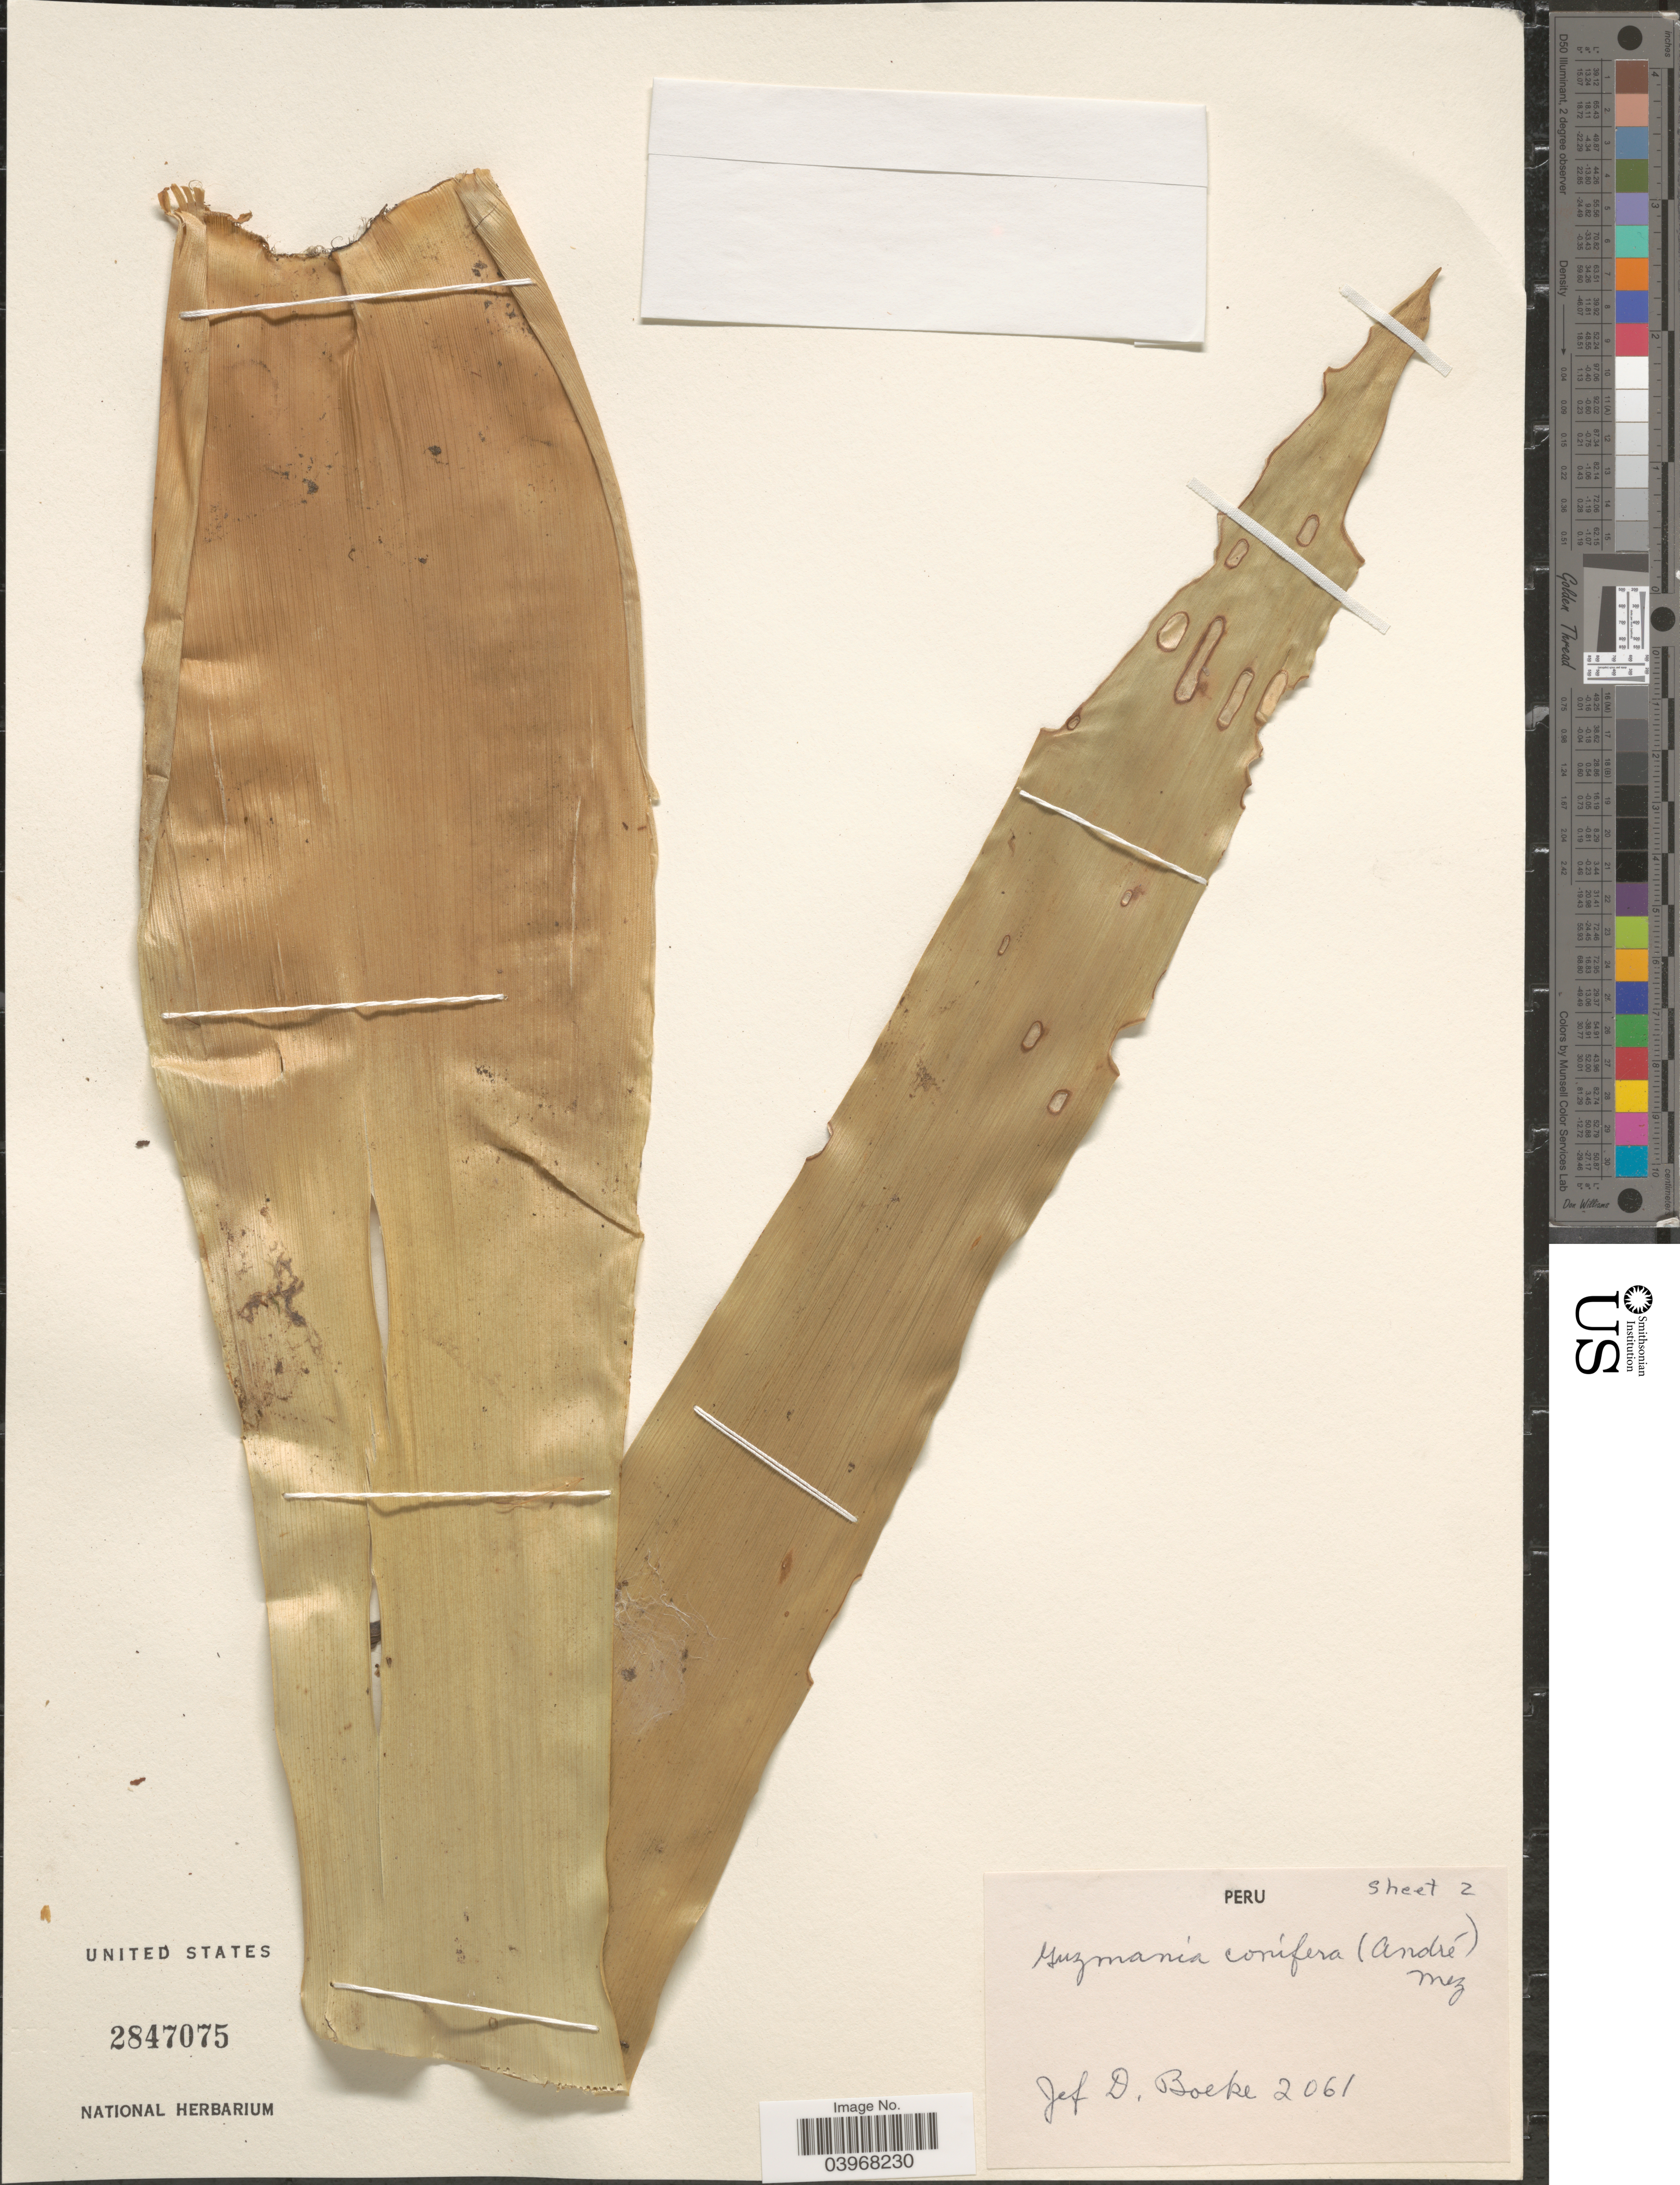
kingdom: Plantae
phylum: Tracheophyta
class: Liliopsida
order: Poales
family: Bromeliaceae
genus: Guzmania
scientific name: Guzmania conifera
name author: (André) André ex Mez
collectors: J. Boeke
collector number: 2061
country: Peru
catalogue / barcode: US 2847075